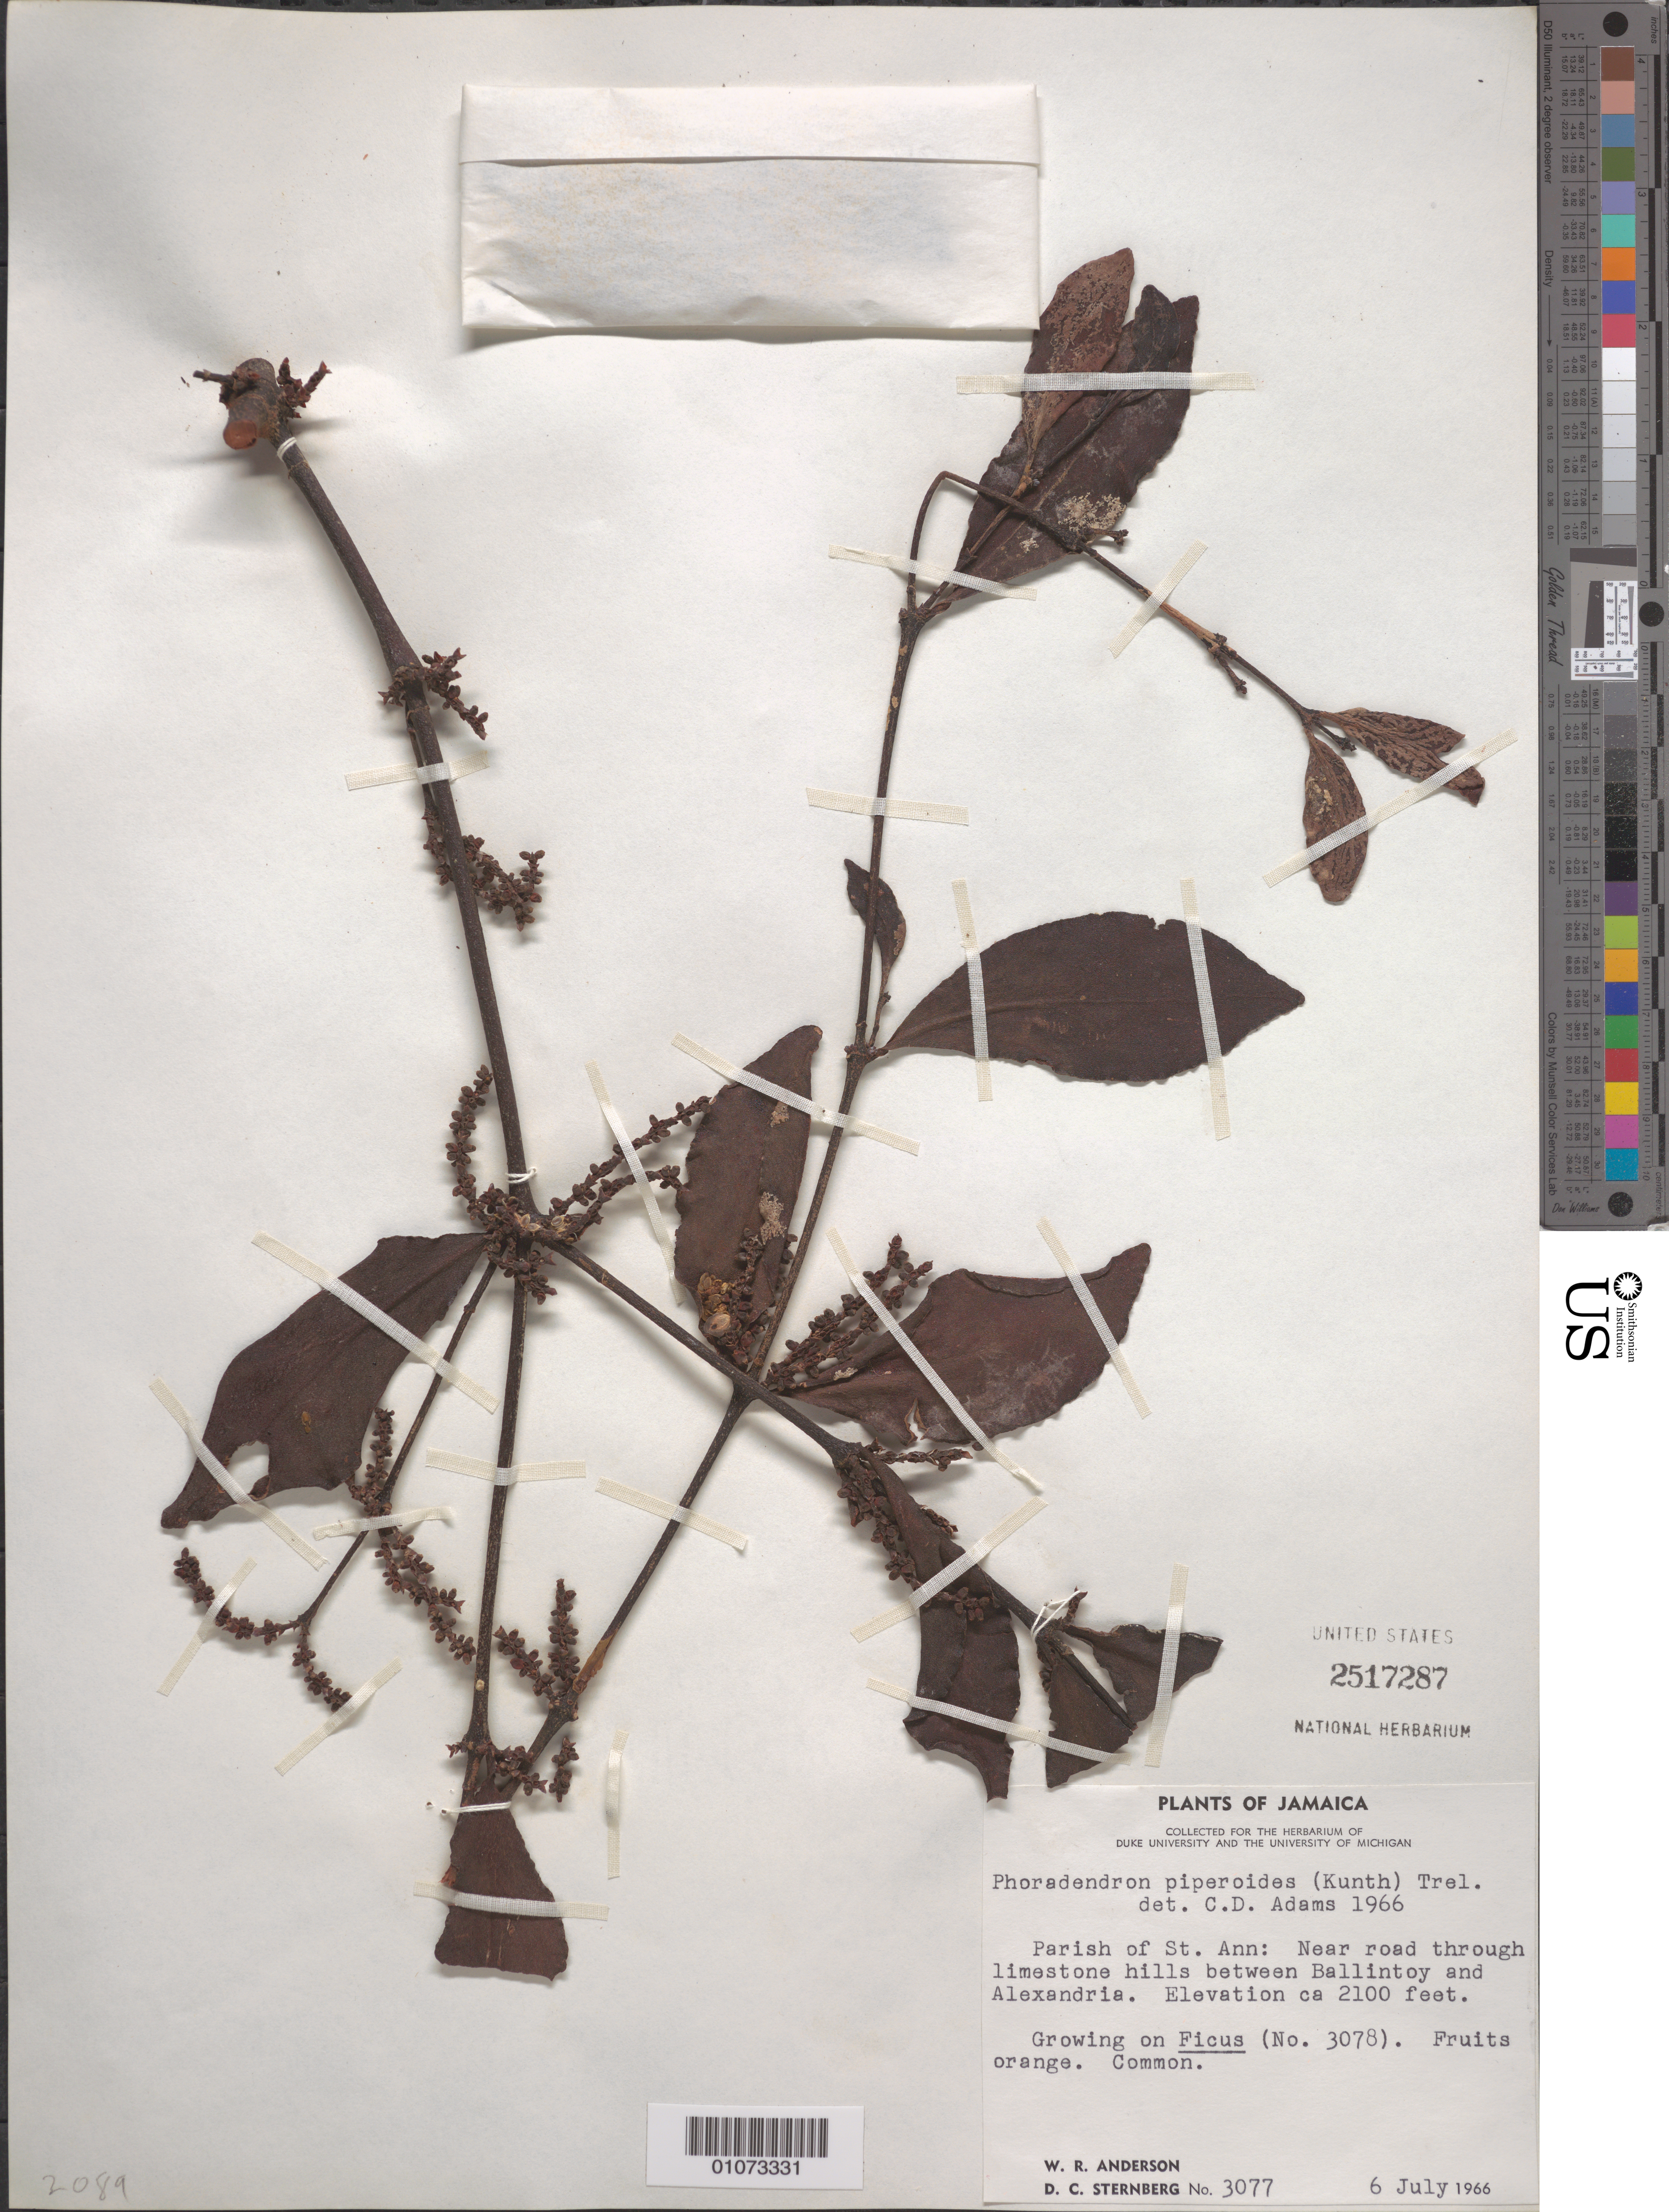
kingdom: Plantae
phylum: Tracheophyta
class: Magnoliopsida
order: Santalales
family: Viscaceae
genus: Phoradendron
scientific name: Phoradendron piperoides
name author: (Kunth) Trel.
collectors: W. R. Anderson & D. Sternberg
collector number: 3077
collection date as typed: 06 Jul 1966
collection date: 1966-07-06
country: Jamaica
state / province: Saint Ann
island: Jamaica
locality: Near road through limestone hills between Ballintoy and Alexandria.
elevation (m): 640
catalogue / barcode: US 251728